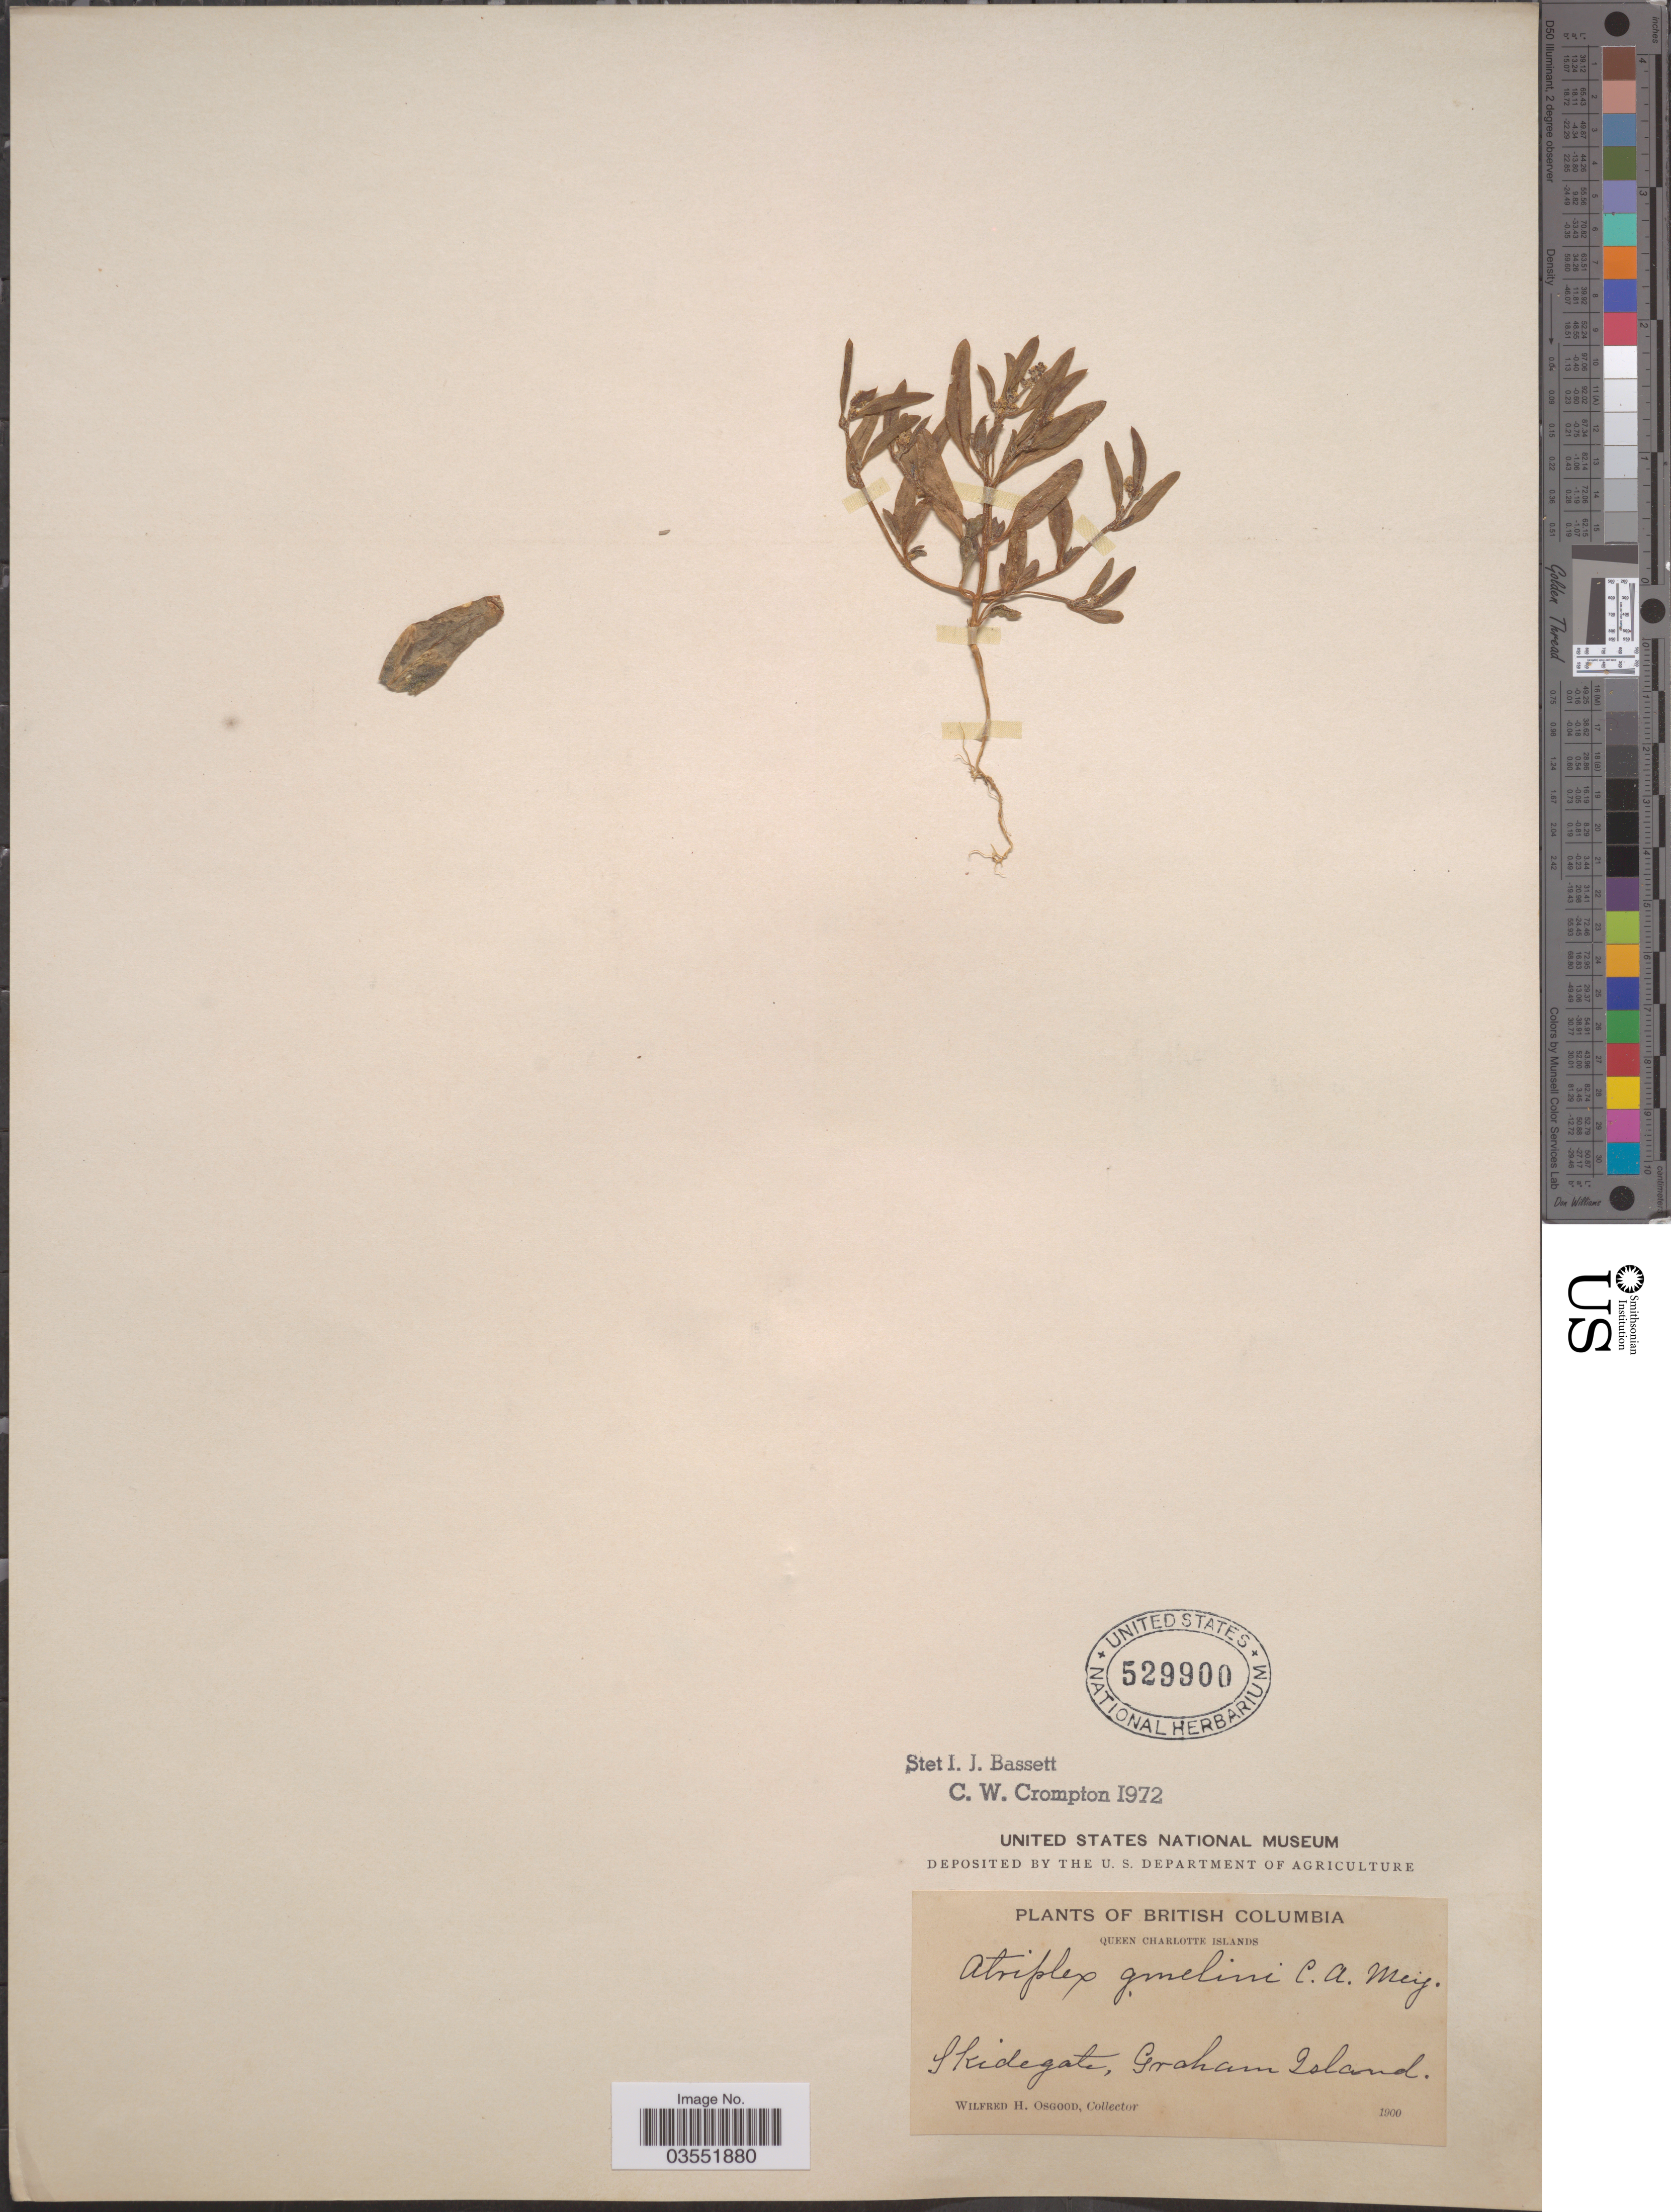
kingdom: Plantae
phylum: Tracheophyta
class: Magnoliopsida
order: Caryophyllales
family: Amaranthaceae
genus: Atriplex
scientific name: Atriplex gmelinii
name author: C.A. Mey. ex Bong.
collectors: W. Osgood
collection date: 1900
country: Canada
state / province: British Columbia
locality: Queen Charlotte Islands. Skidegate, Graham Island.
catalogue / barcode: US 529900